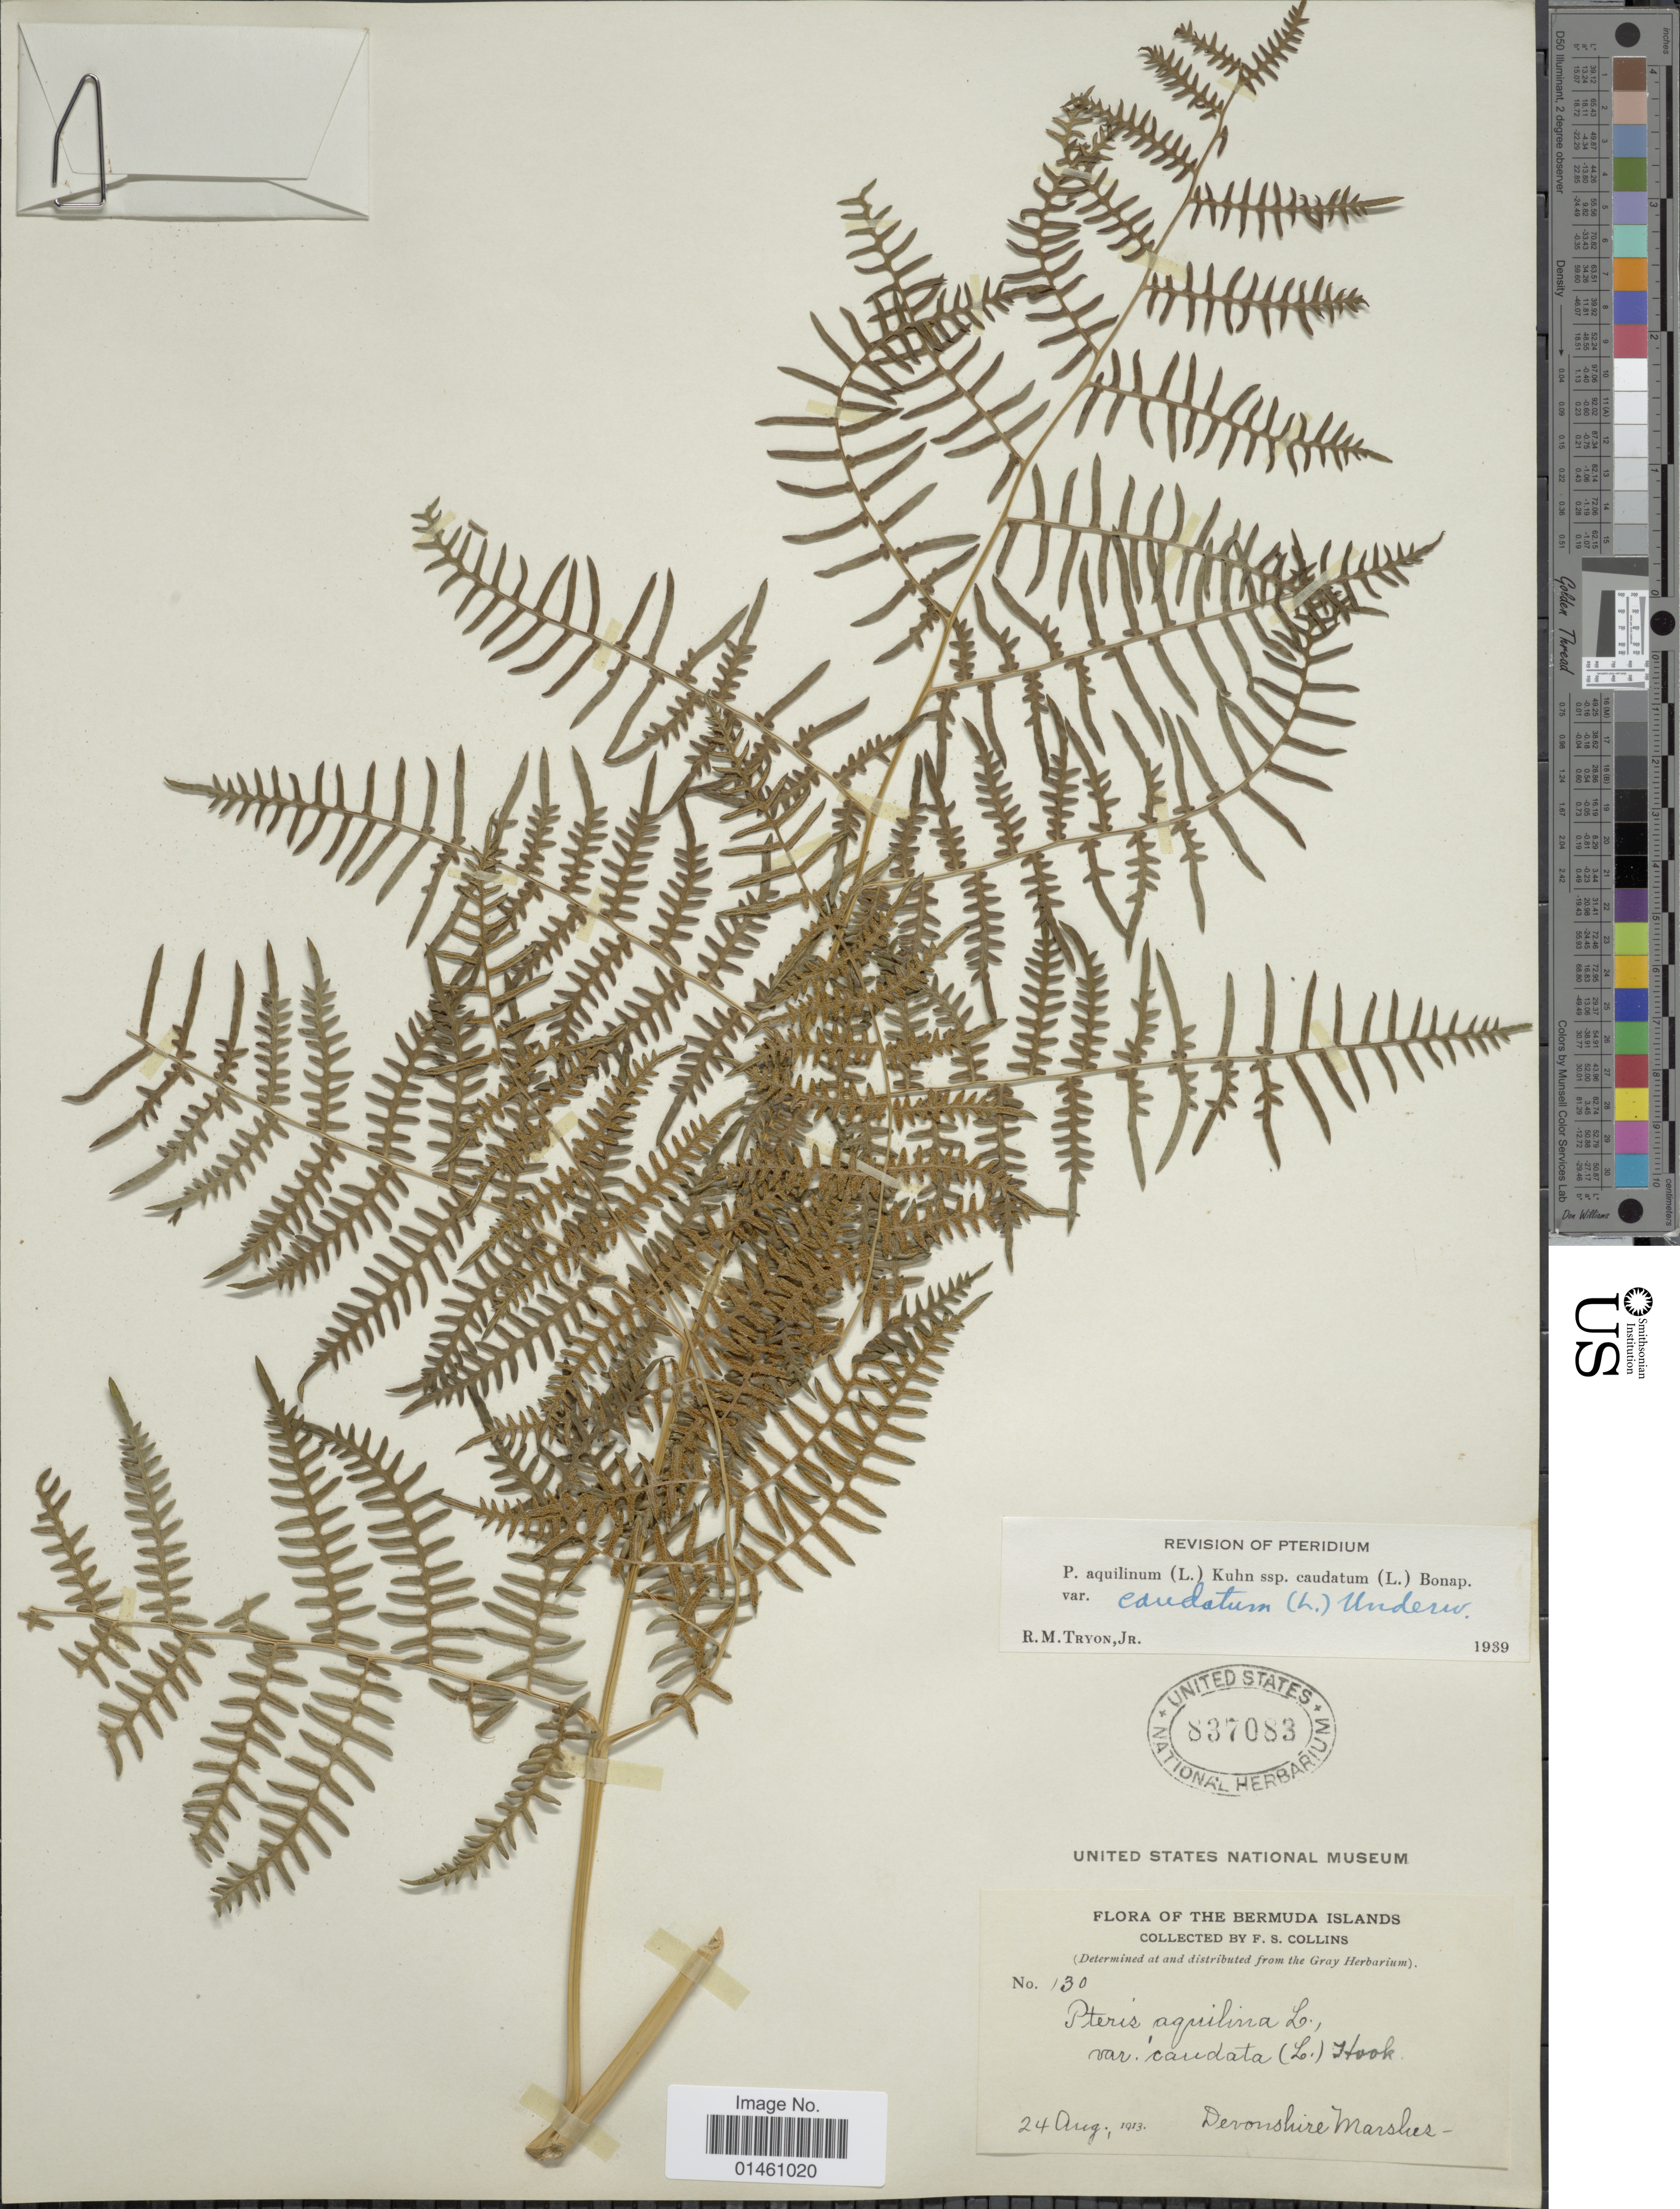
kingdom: Plantae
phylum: Tracheophyta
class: Polypodiopsida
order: Polypodiales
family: Dennstaedtiaceae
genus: Pteridium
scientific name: Pteridium caudatum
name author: (L.) Maxon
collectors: F. Collins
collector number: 130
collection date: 1913-08-24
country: Bermuda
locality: Bermuda Islands, Devonshire Marshes.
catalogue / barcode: US 837083